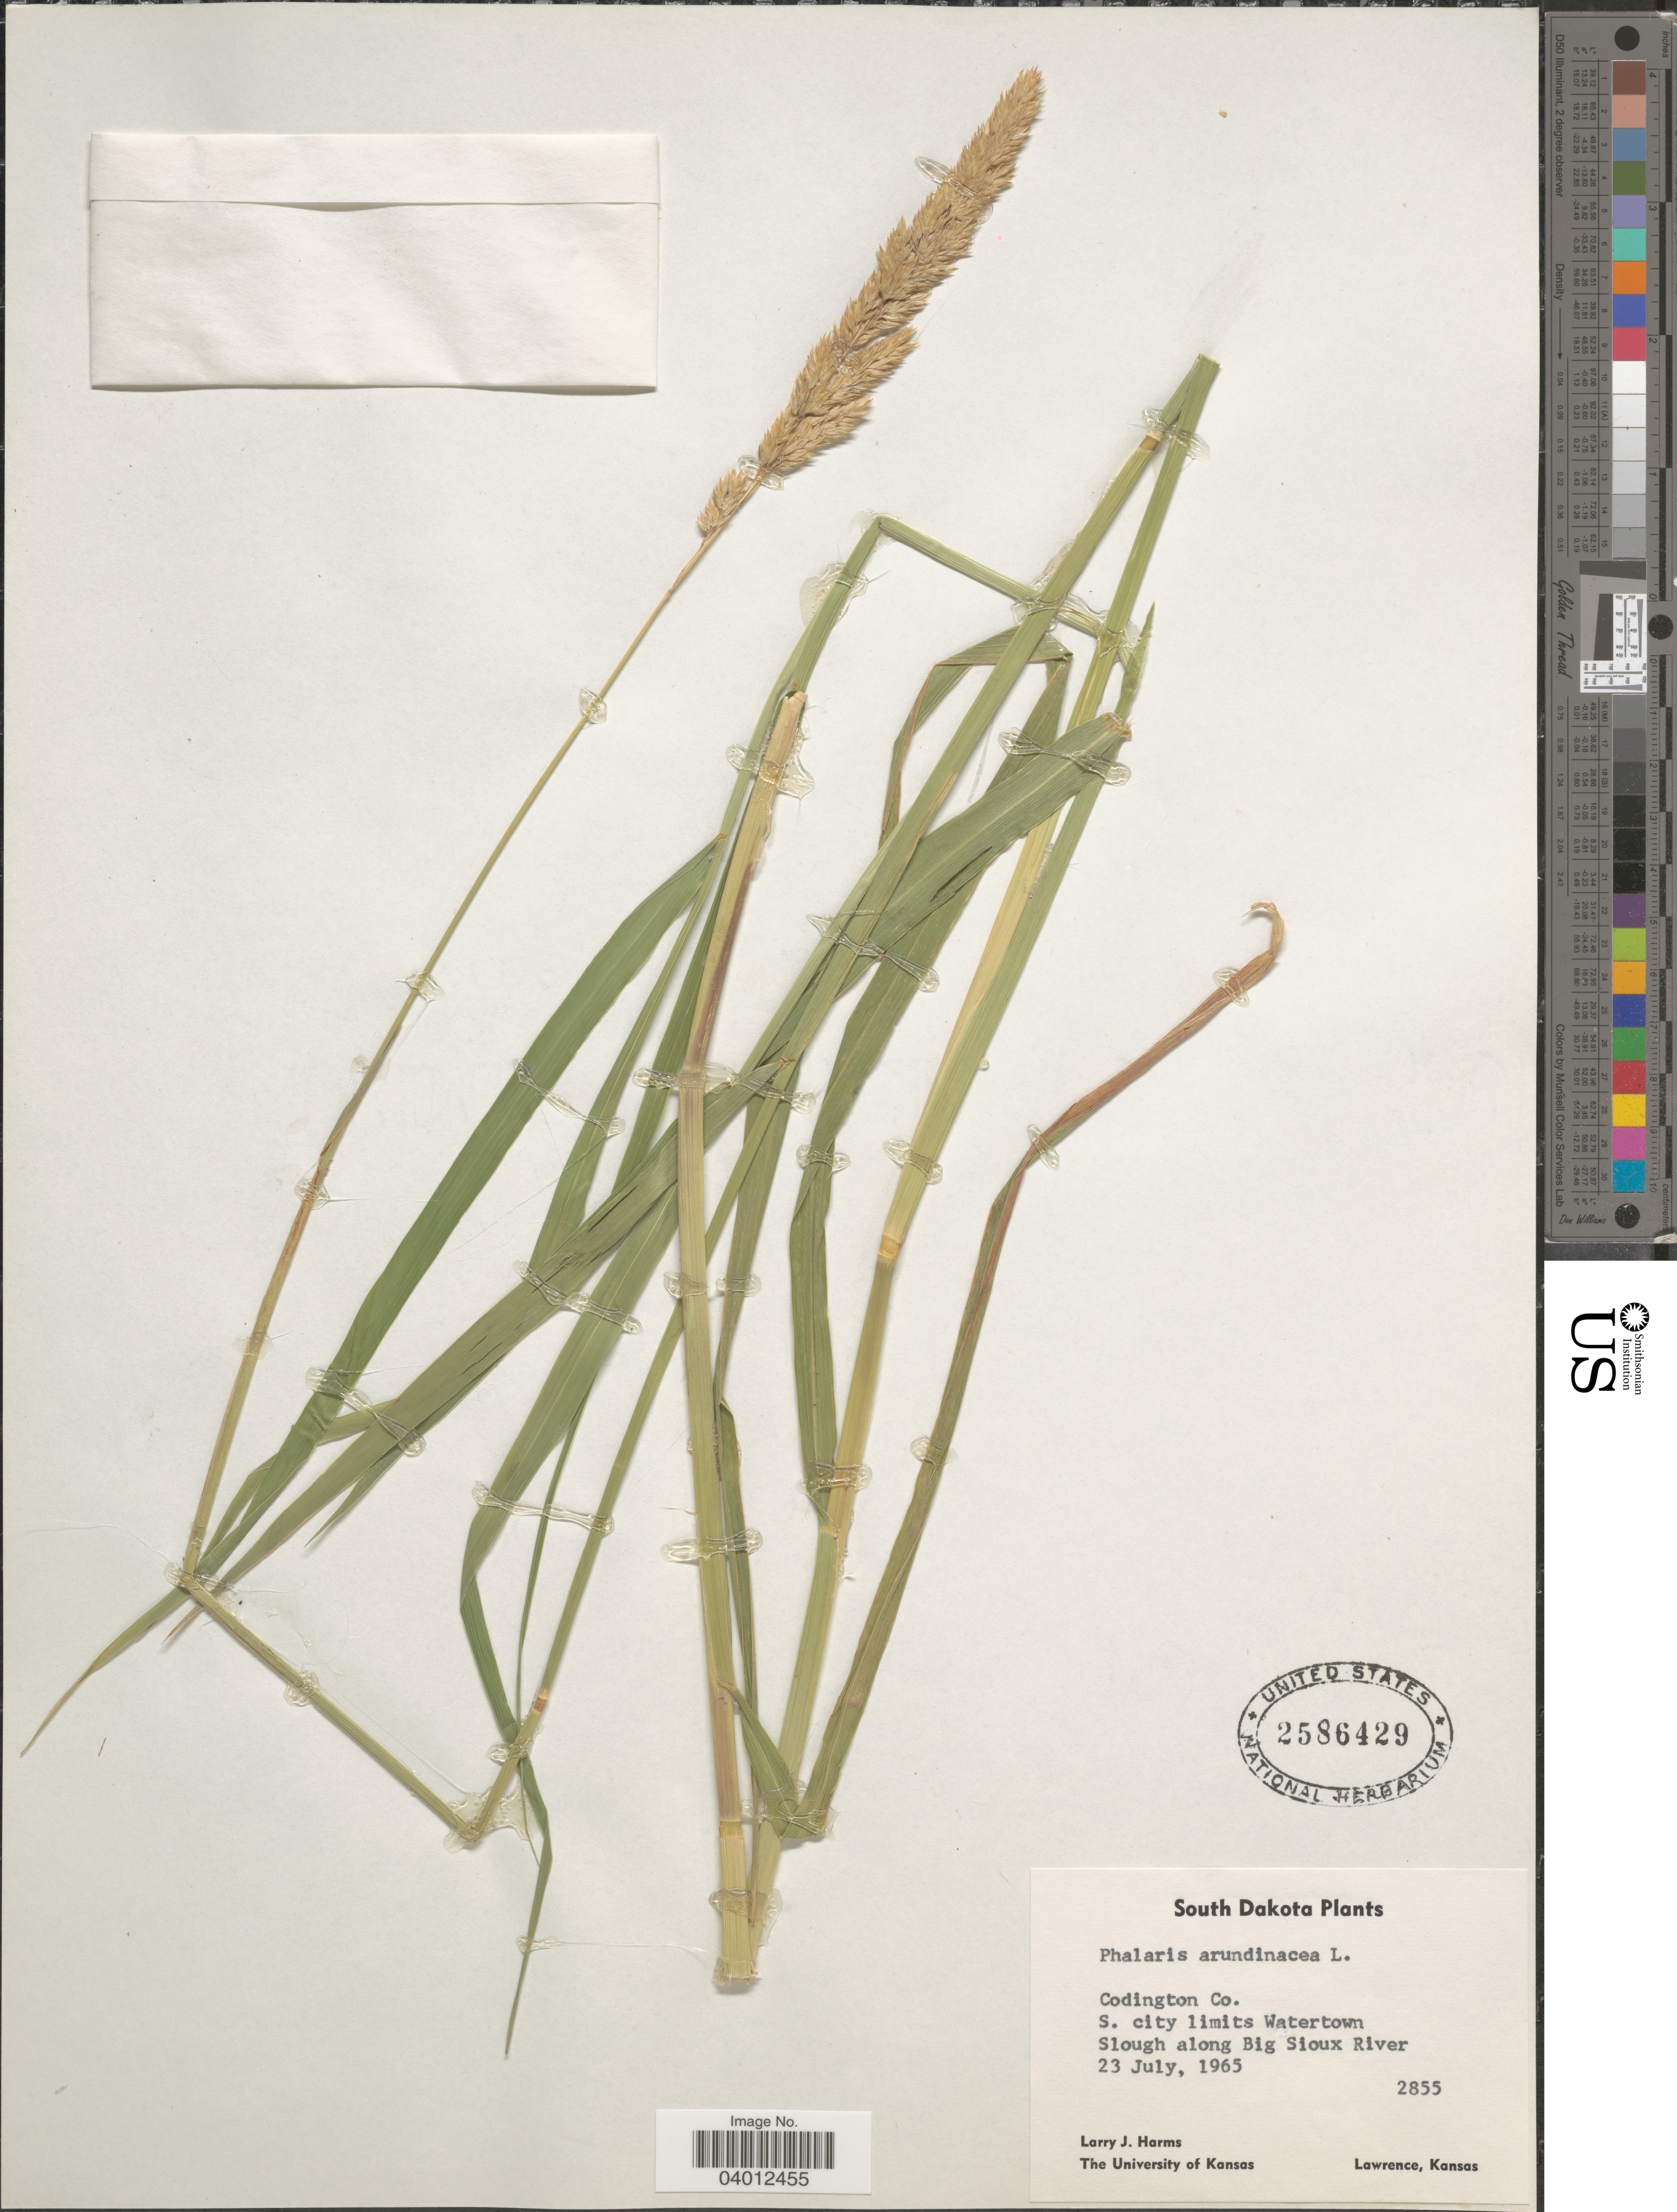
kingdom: Plantae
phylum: Tracheophyta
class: Liliopsida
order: Poales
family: Poaceae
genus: Phalaris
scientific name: Phalaris arundinacea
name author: L.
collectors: L. Harms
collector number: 2855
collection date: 1965-07-23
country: United States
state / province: South Dakota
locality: Codington Co. S. city limits Watertown. Slough along Big Sioux River.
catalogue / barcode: US 2586429